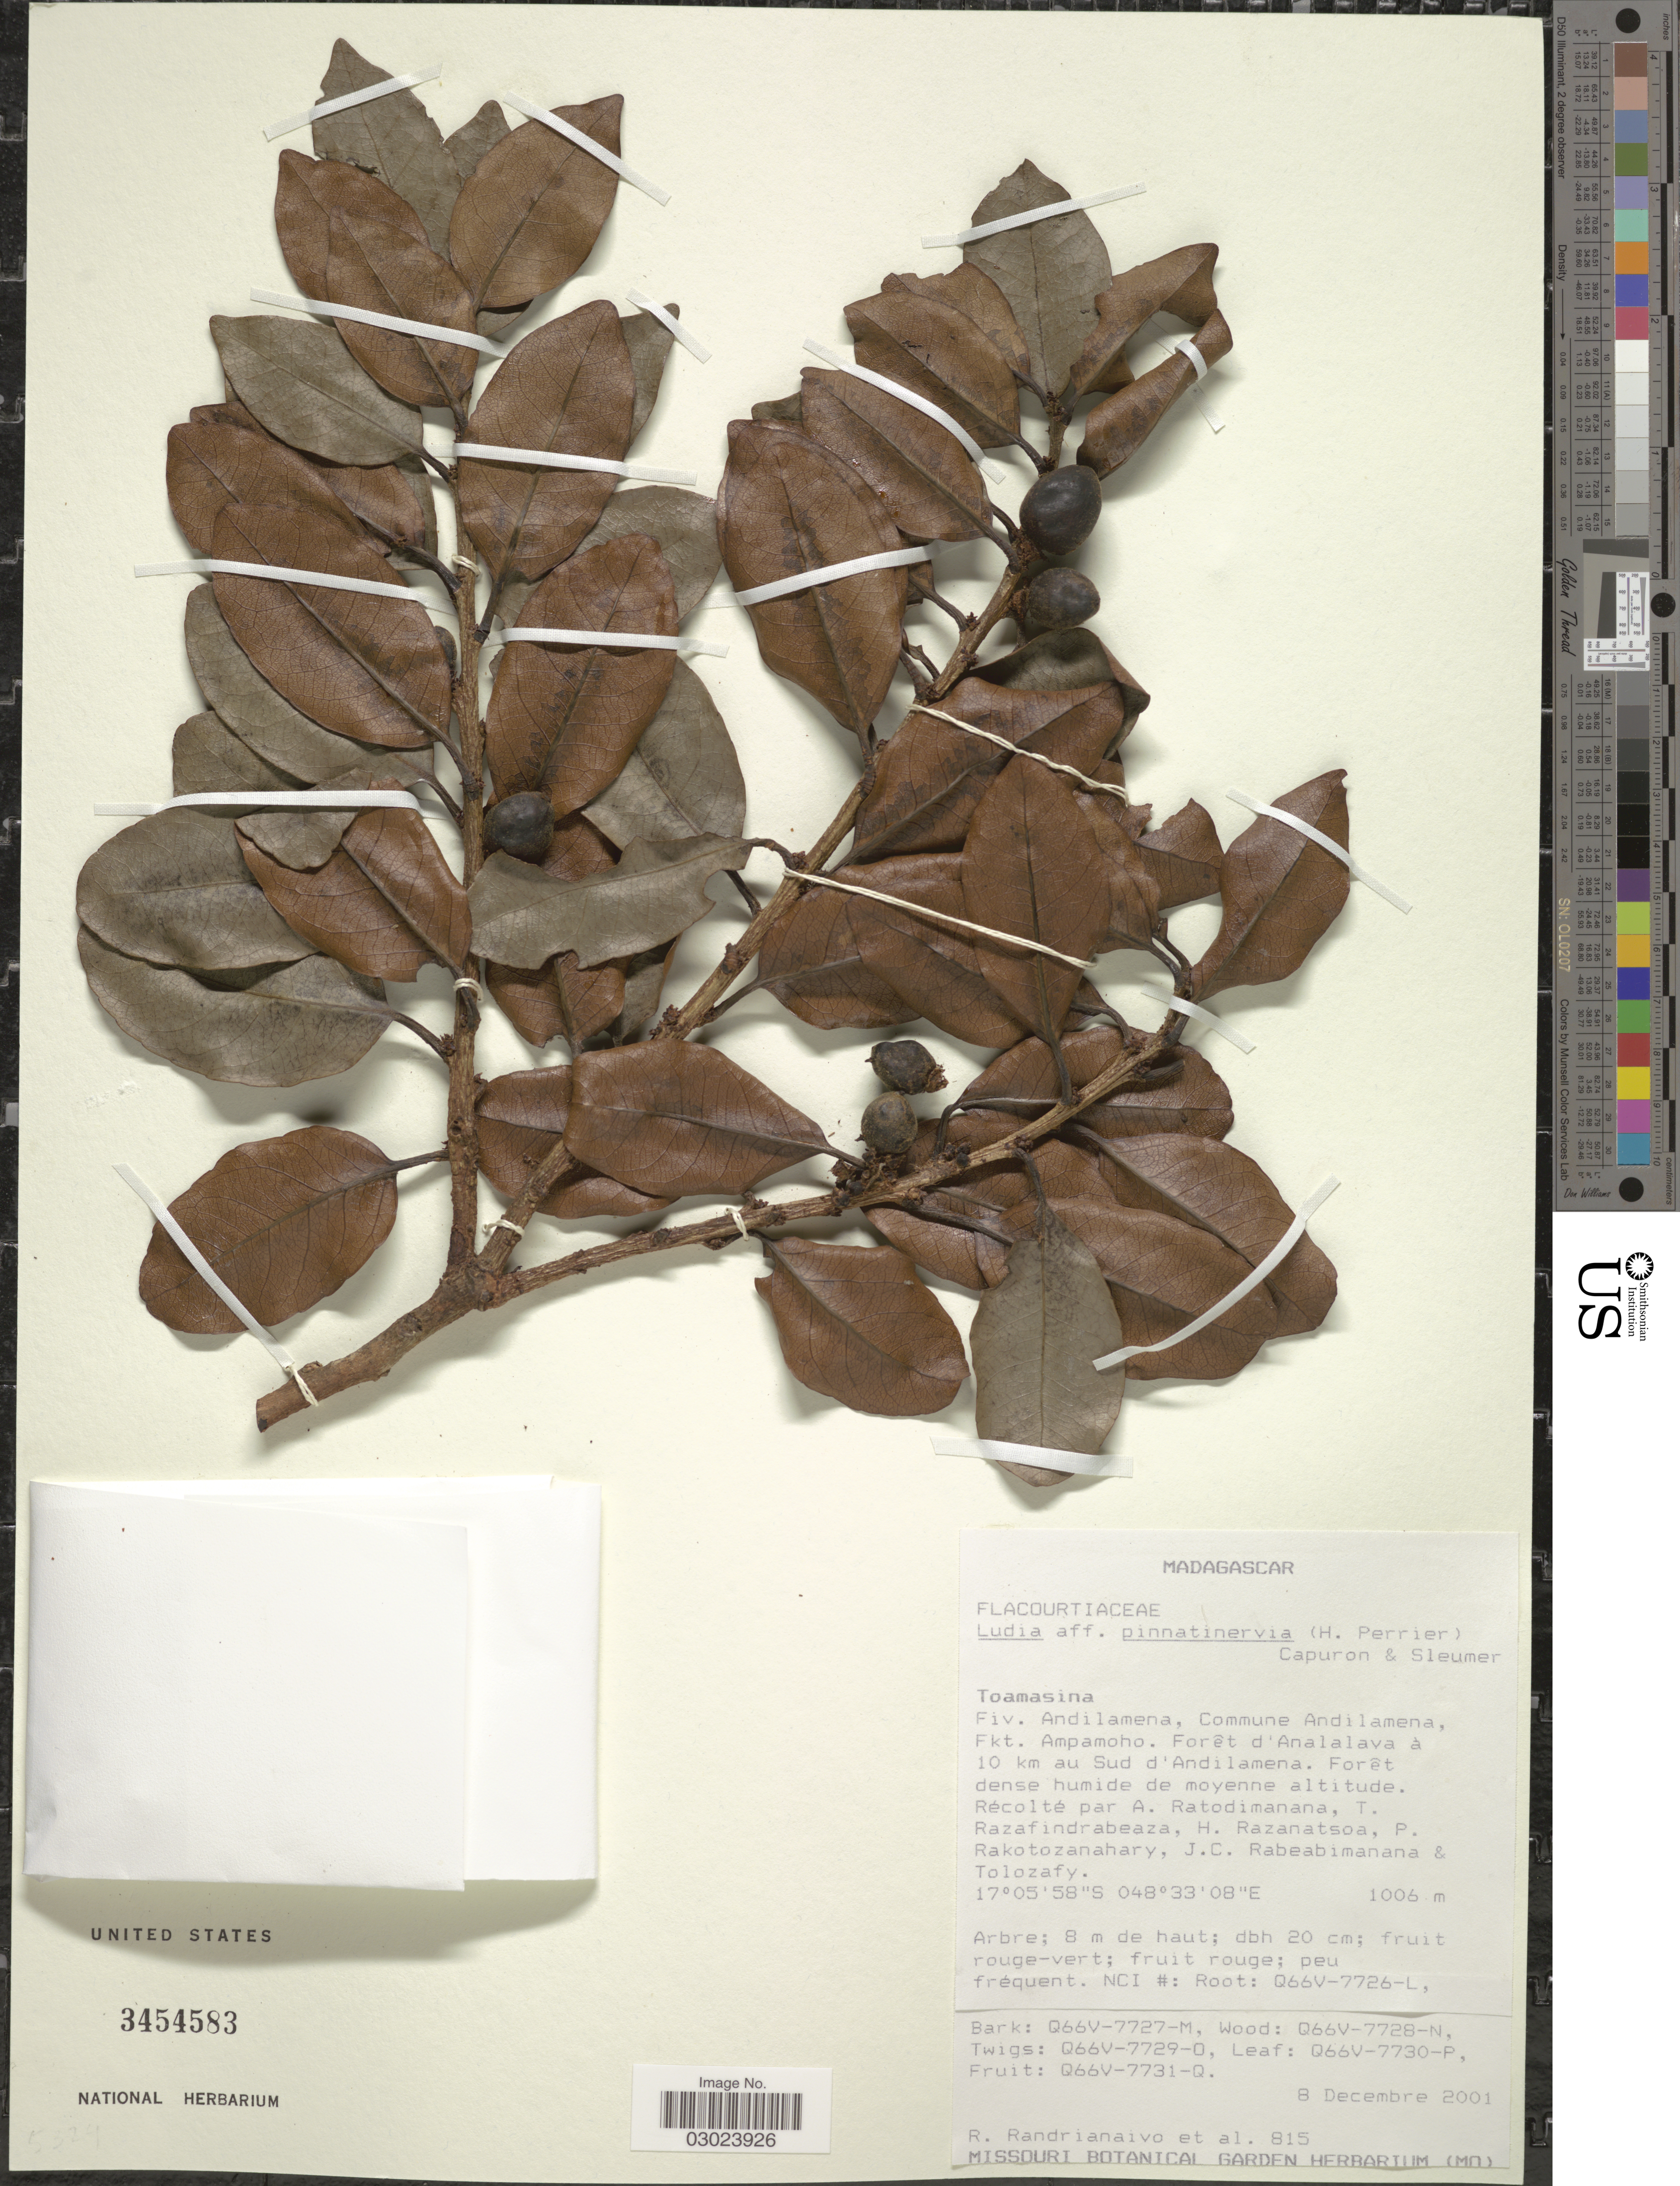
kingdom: Plantae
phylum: Tracheophyta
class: Magnoliopsida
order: Malpighiales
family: Salicaceae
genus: Ludia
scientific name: Ludia pinnatinervia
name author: (H. Perrier) Capuron & Sleumer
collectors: R. Randrianaivo, A. Ratodimanana, T. Razafindrabeaza, H. Razanatsoa & et al.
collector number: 815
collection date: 2001-12-08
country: Madagascar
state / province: Alaotra Mangoro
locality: Fiv. Andilamena, Commune Andilamena, Fkt. Ampamoho. Forêt d'Analalava à 10 km au Sud d'Andilamena.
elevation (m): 1006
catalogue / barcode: US 3454583